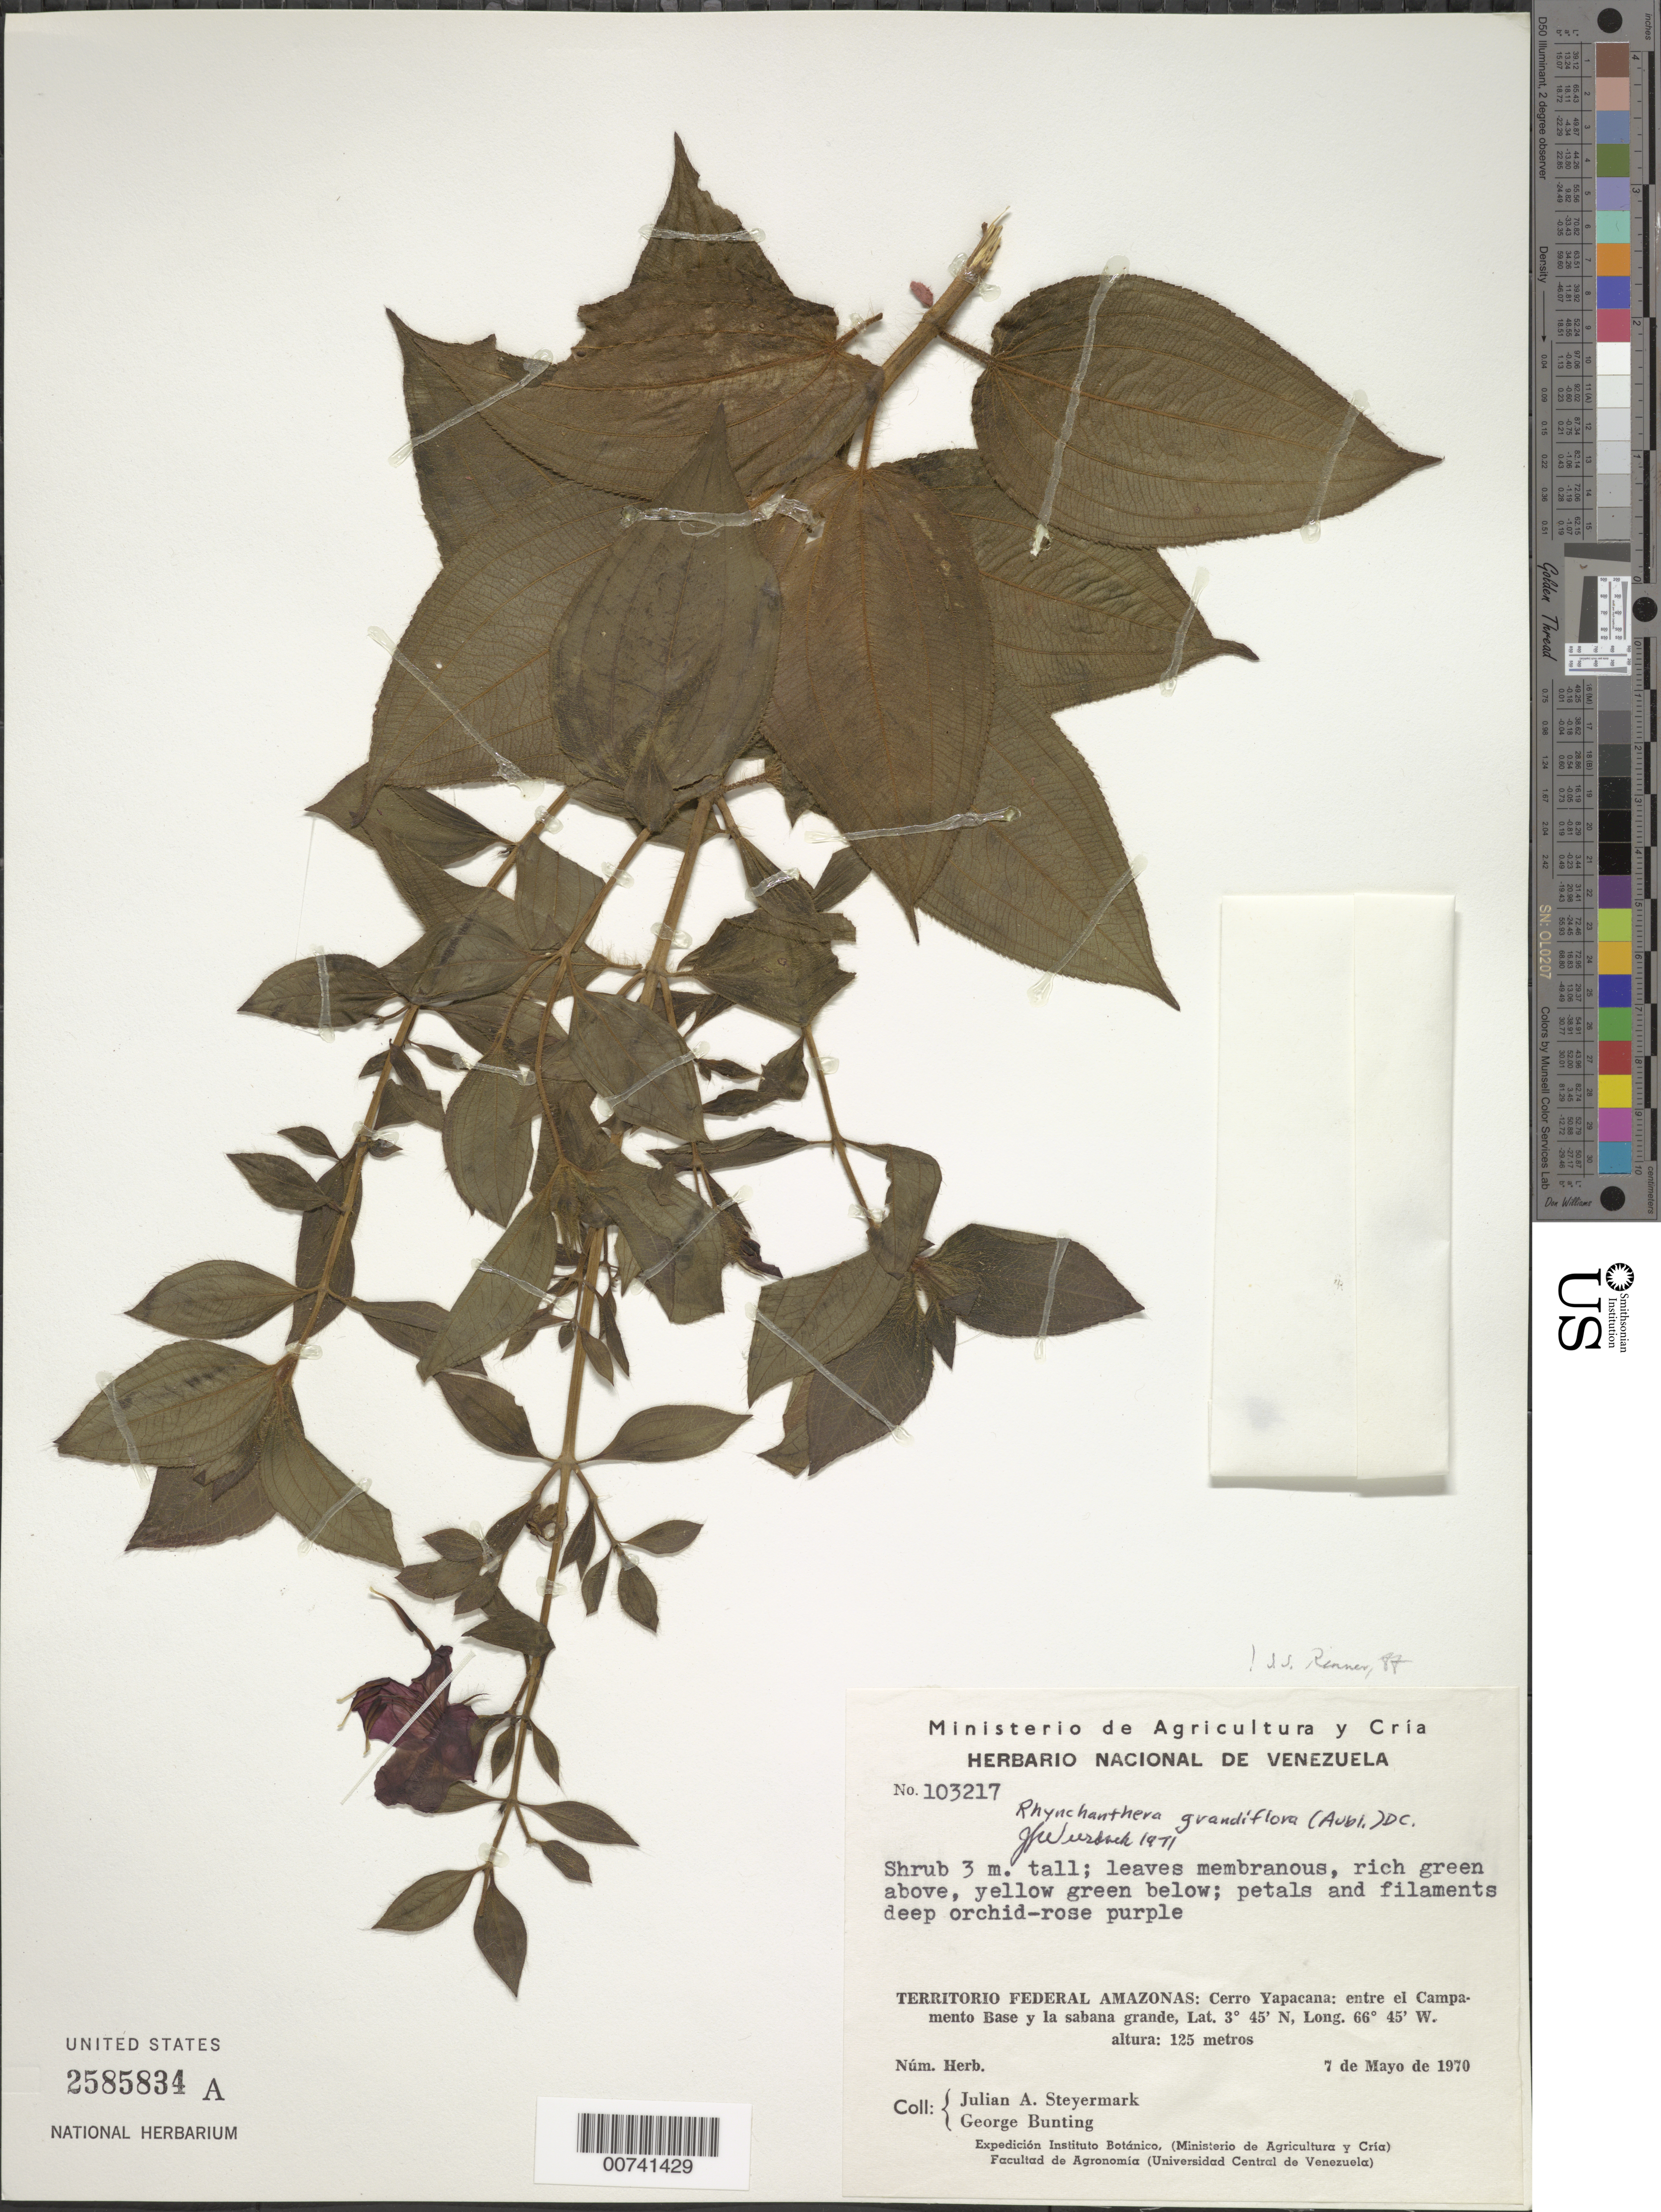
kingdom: Plantae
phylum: Tracheophyta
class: Magnoliopsida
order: Myrtales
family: Melastomataceae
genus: Rhynchanthera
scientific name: Rhynchanthera grandiflora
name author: (Aubl.) DC.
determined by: Renner, S. S.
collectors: J. Steyermark & G. S. Bunting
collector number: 103217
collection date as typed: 7-May-70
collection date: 1970-05-07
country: Venezuela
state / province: Amazonas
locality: Cerro Yapacána, entre el Campamento Base y la sabana grande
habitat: Savanna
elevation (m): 125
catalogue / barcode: US 2585834A